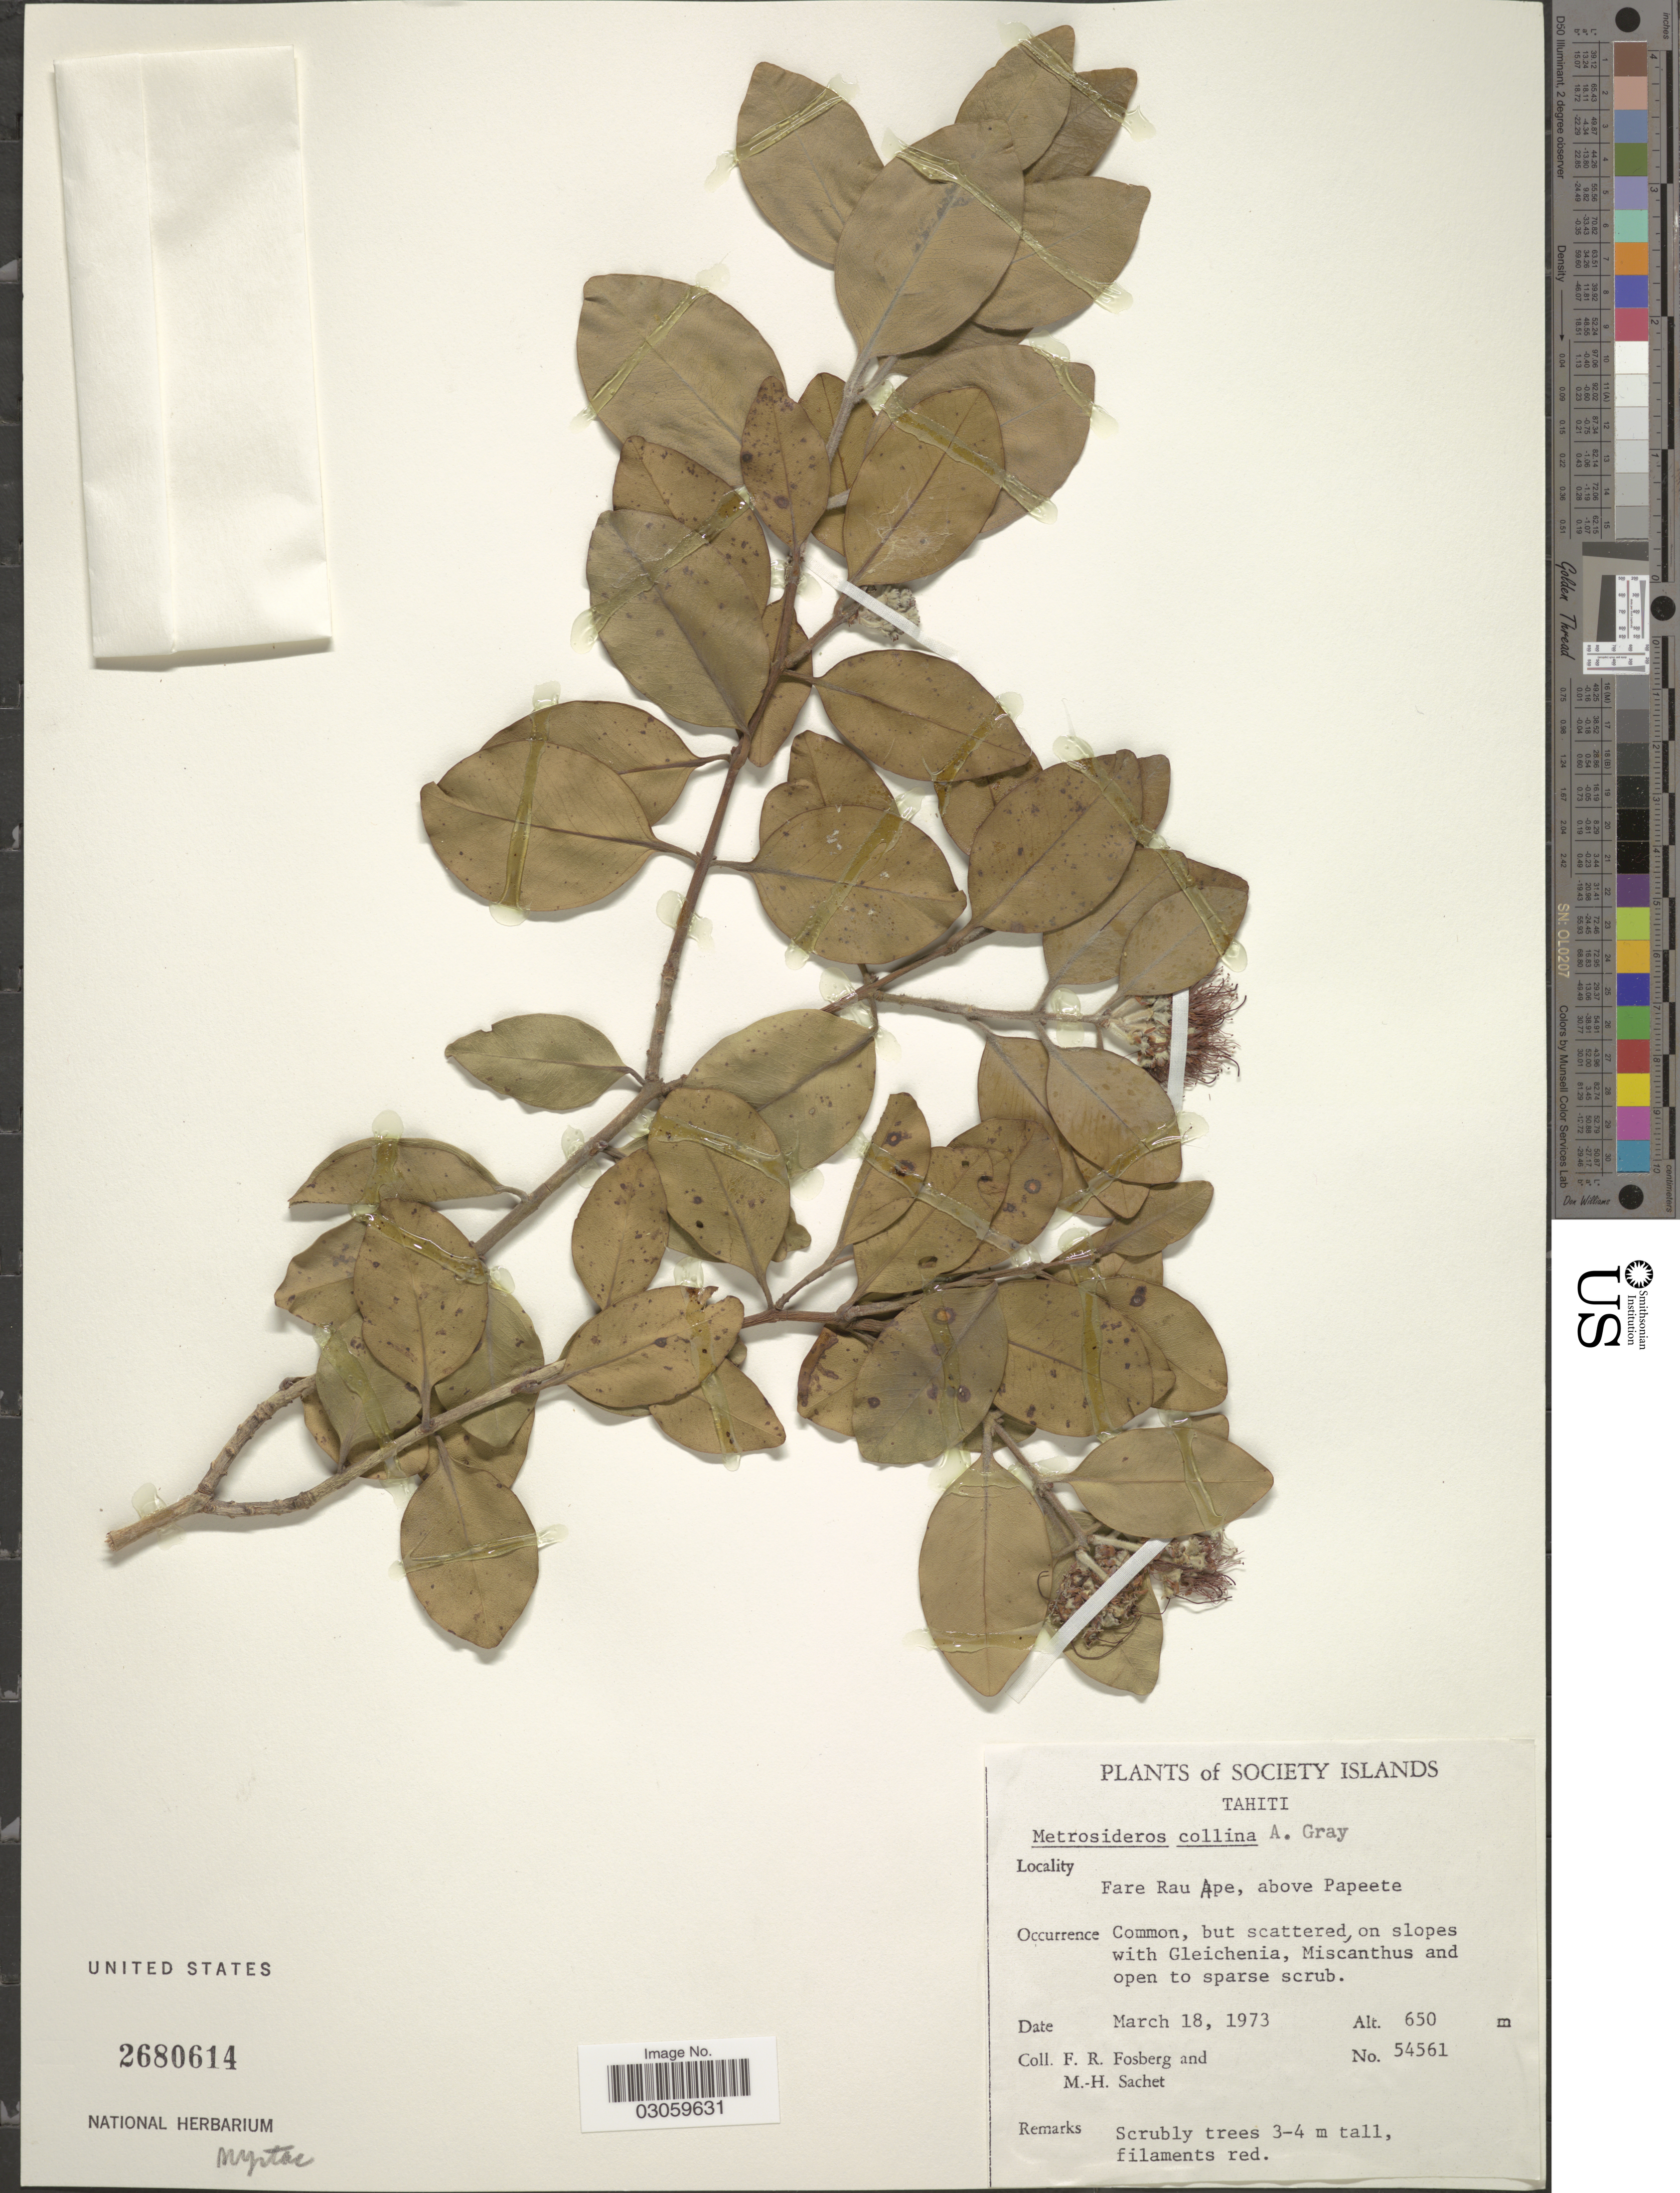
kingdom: Plantae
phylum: Tracheophyta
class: Magnoliopsida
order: Myrtales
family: Myrtaceae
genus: Metrosideros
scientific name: Metrosideros collina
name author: (J.R. Forst. & G. Forst.) A. Gray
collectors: F. R. Fosberg & M.-H. Sachet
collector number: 54561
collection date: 1973-03-18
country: French Polynesia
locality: Society Islands. Tahiti. Fare Rau Ape, above Papeete.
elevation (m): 650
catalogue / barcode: US 2680614